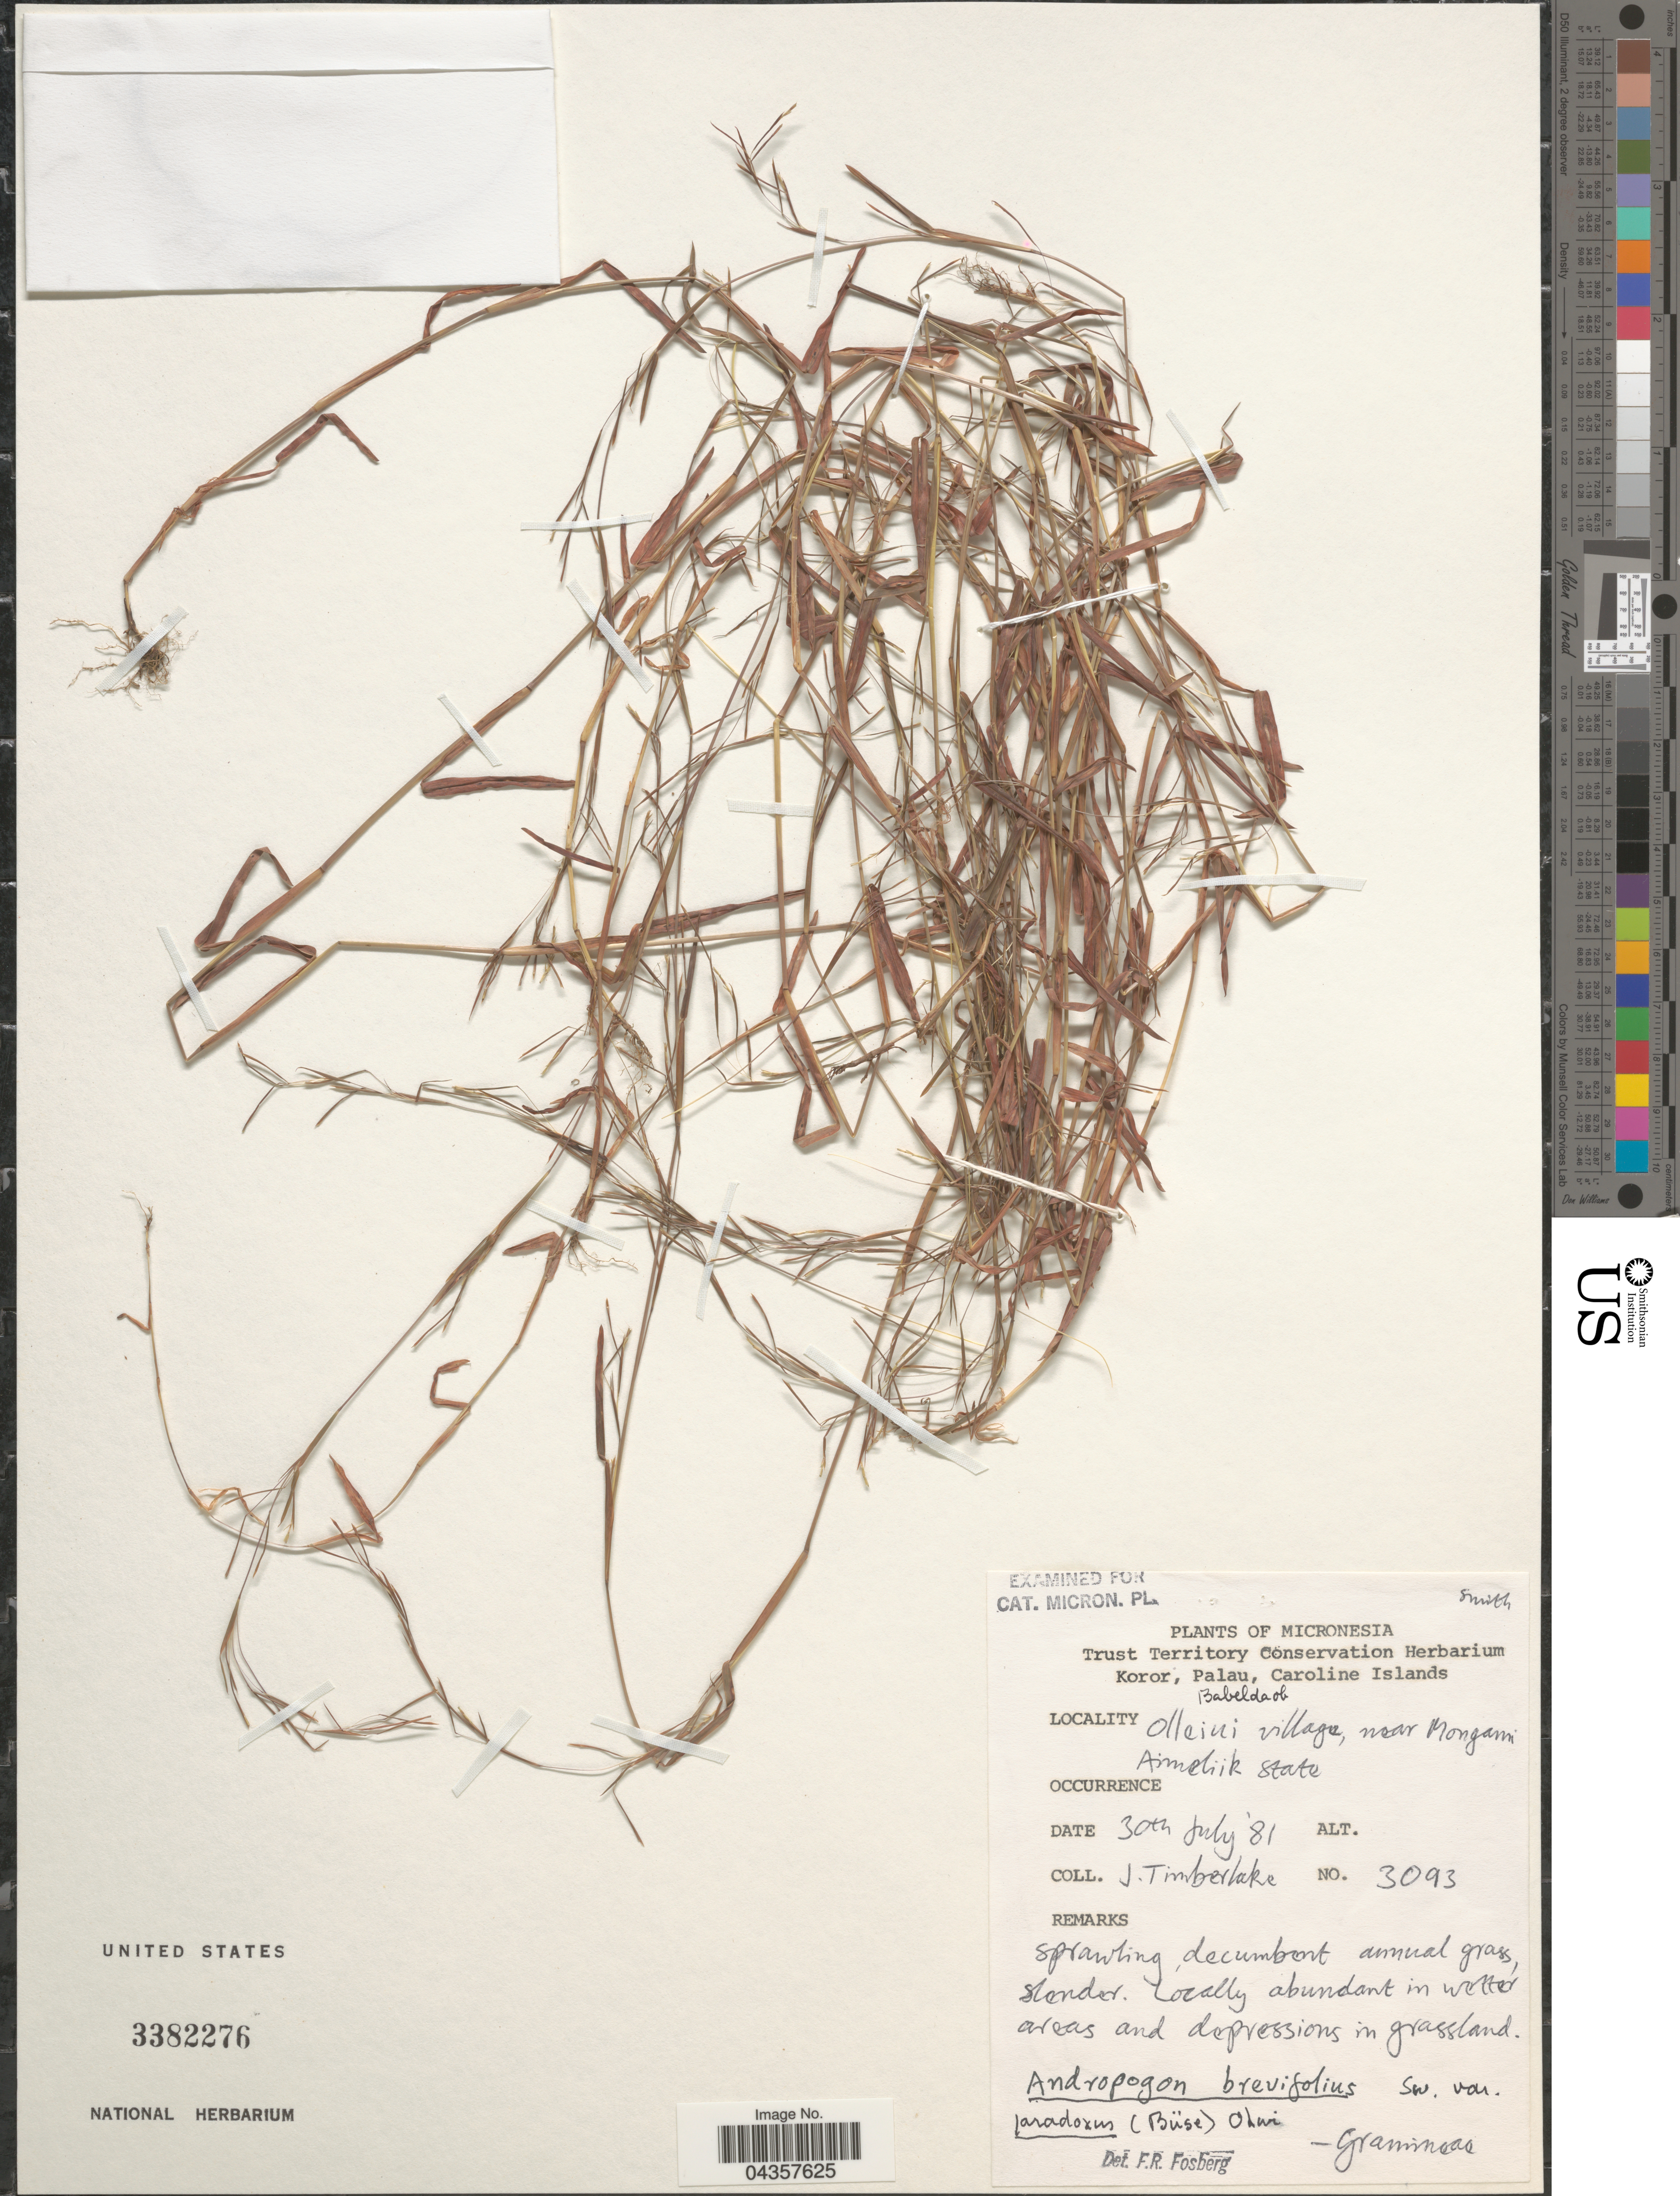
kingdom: Plantae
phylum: Tracheophyta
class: Liliopsida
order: Poales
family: Poaceae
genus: Schizachyrium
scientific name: Schizachyrium brevifolium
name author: (Sw.) Nees ex Büse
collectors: J. Timberlake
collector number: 3093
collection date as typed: Transcribed d/m/y: 30/7/81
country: Palau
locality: Micronesia. Koror, Palau, Caroline Islands. Babeldaob. Olleini village, near Mongami Aimeliik State.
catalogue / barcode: US 3382276